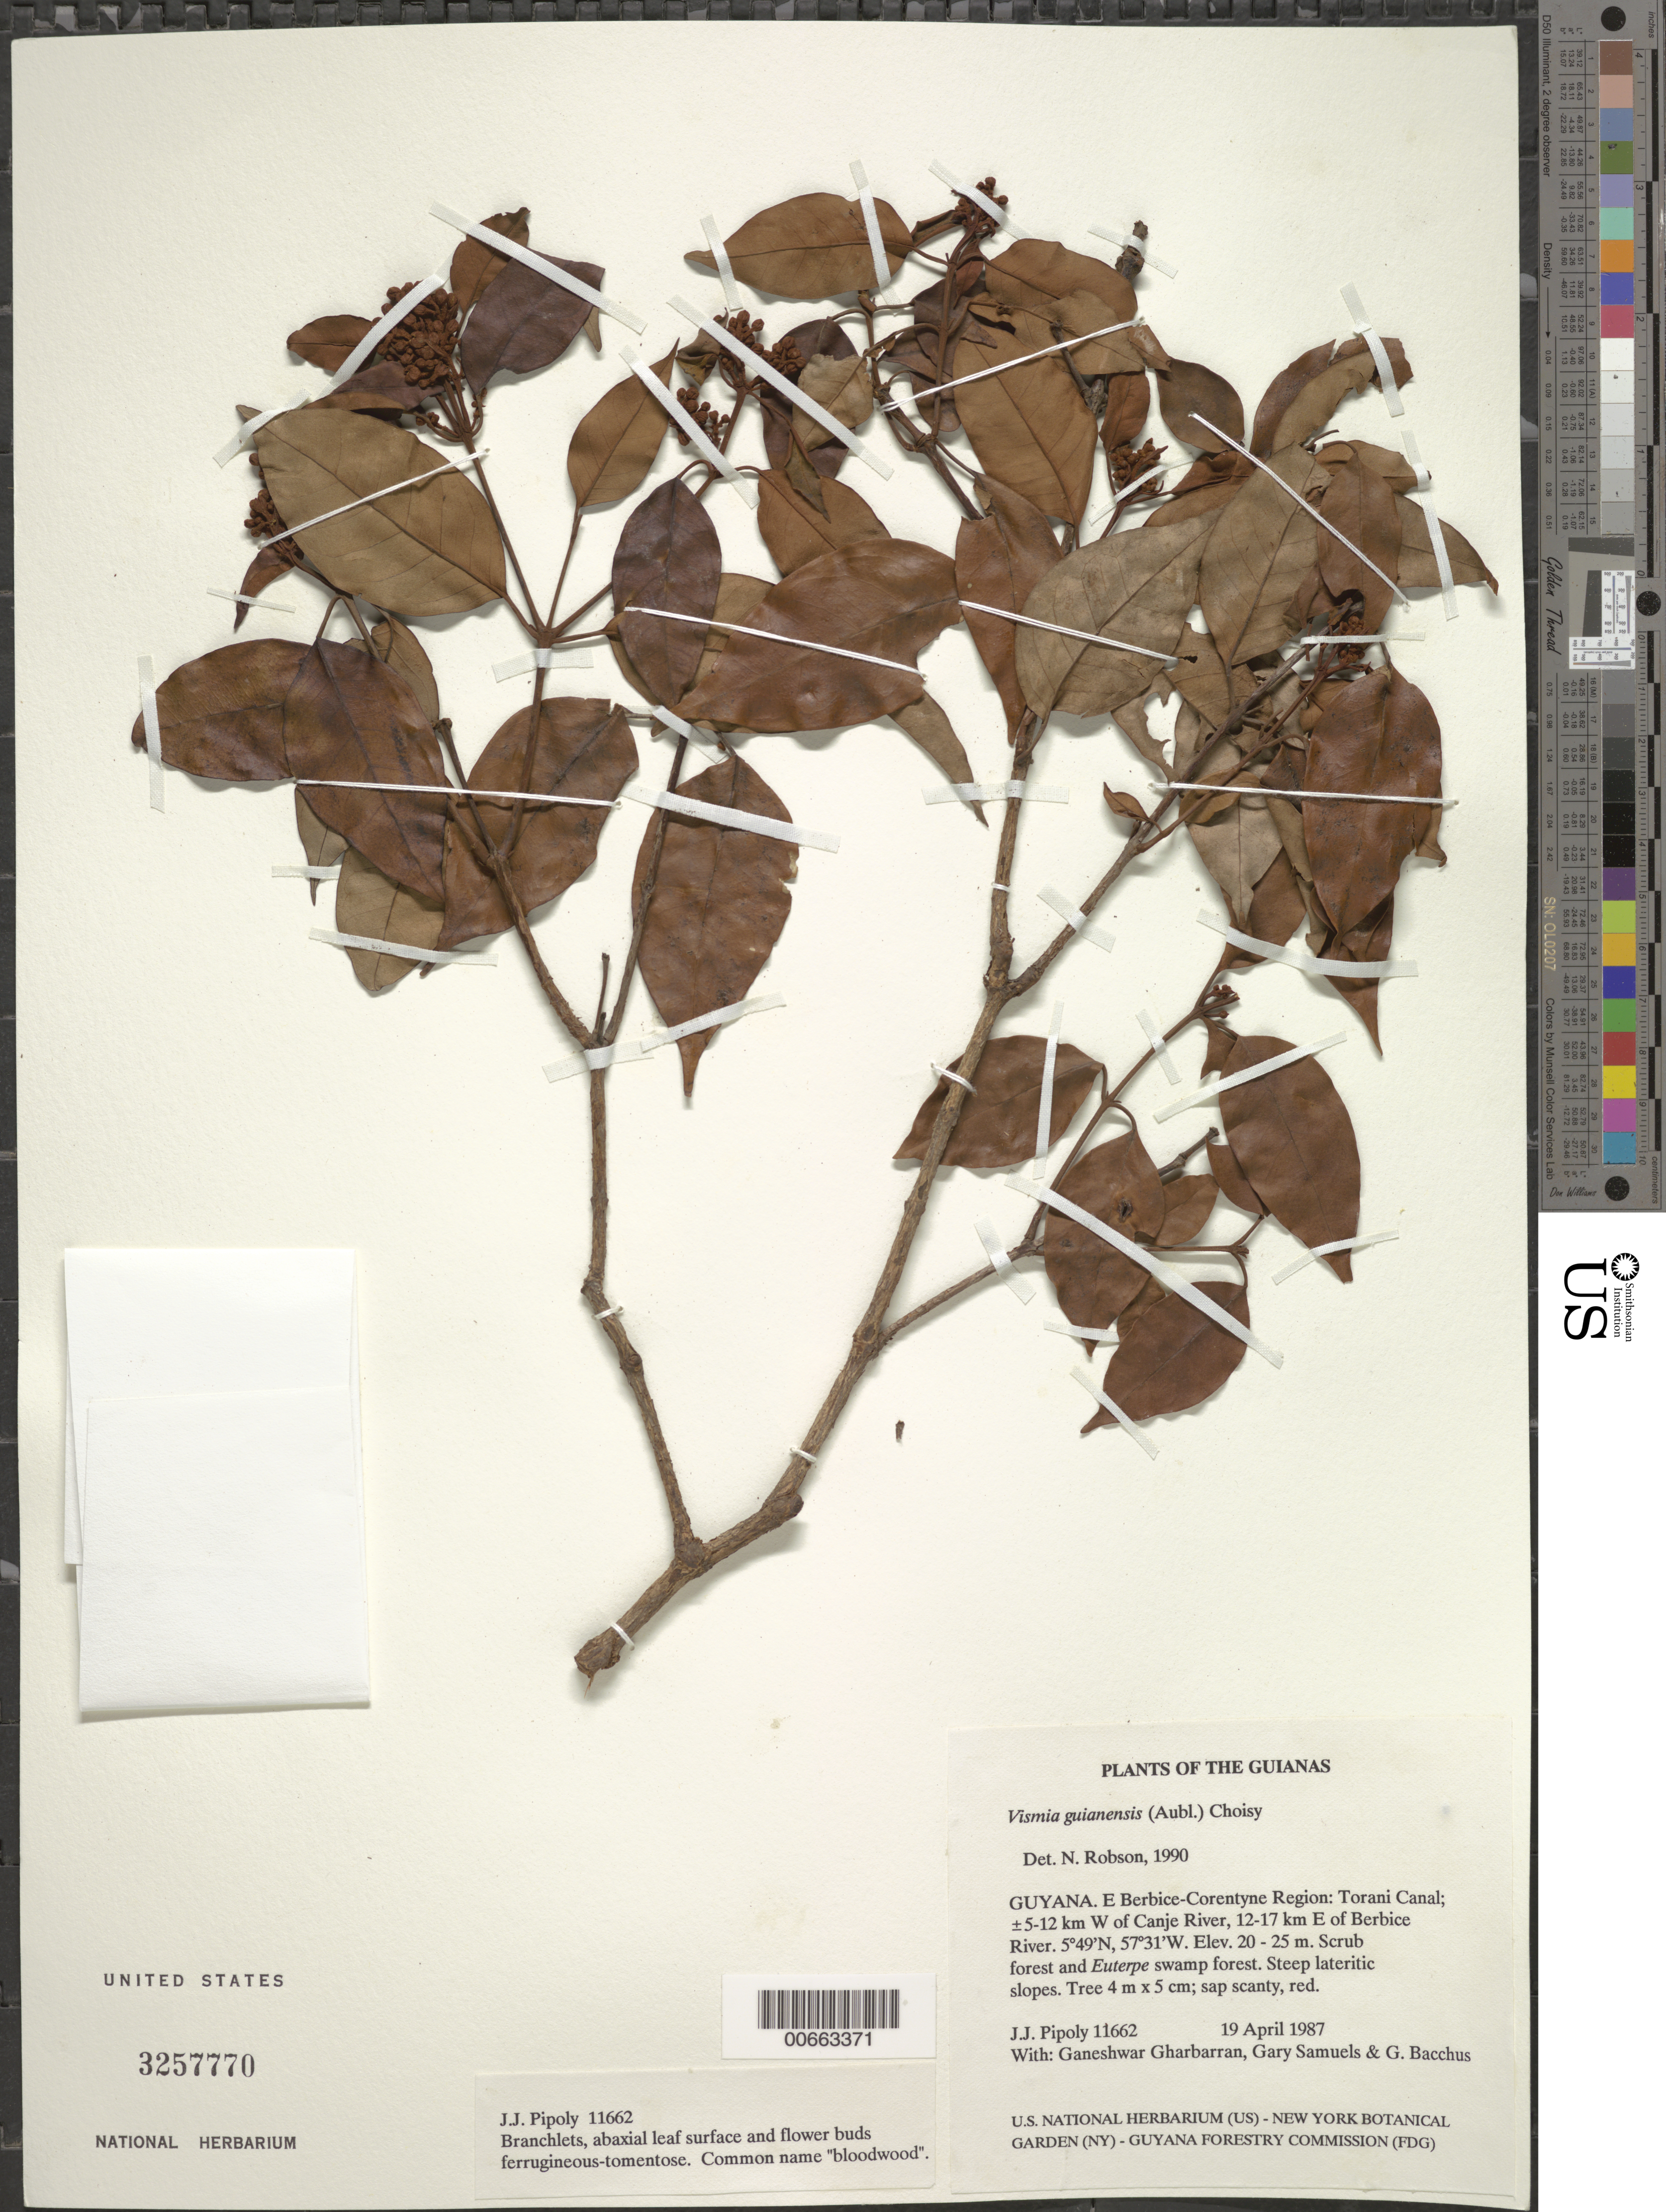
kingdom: Plantae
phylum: Tracheophyta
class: Magnoliopsida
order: Malpighiales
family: Hypericaceae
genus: Vismia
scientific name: Vismia guianensis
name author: (Aubl.) Pers.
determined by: Robson, Norman K. B.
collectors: J. J. Pipoly, G. Gharbarran, G. Samuels & G. Bacchus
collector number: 11662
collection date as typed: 19 April 1987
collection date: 1987-04-19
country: Guyana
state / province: E. Berbice-Corentyne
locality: Torani Canal; ±5-12 km W of Canje River, 12-17 km E of Berbice River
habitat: Scrub forest and Euterpe Swamp forestSteep lateritic slopes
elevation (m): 20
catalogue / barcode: US 3257770